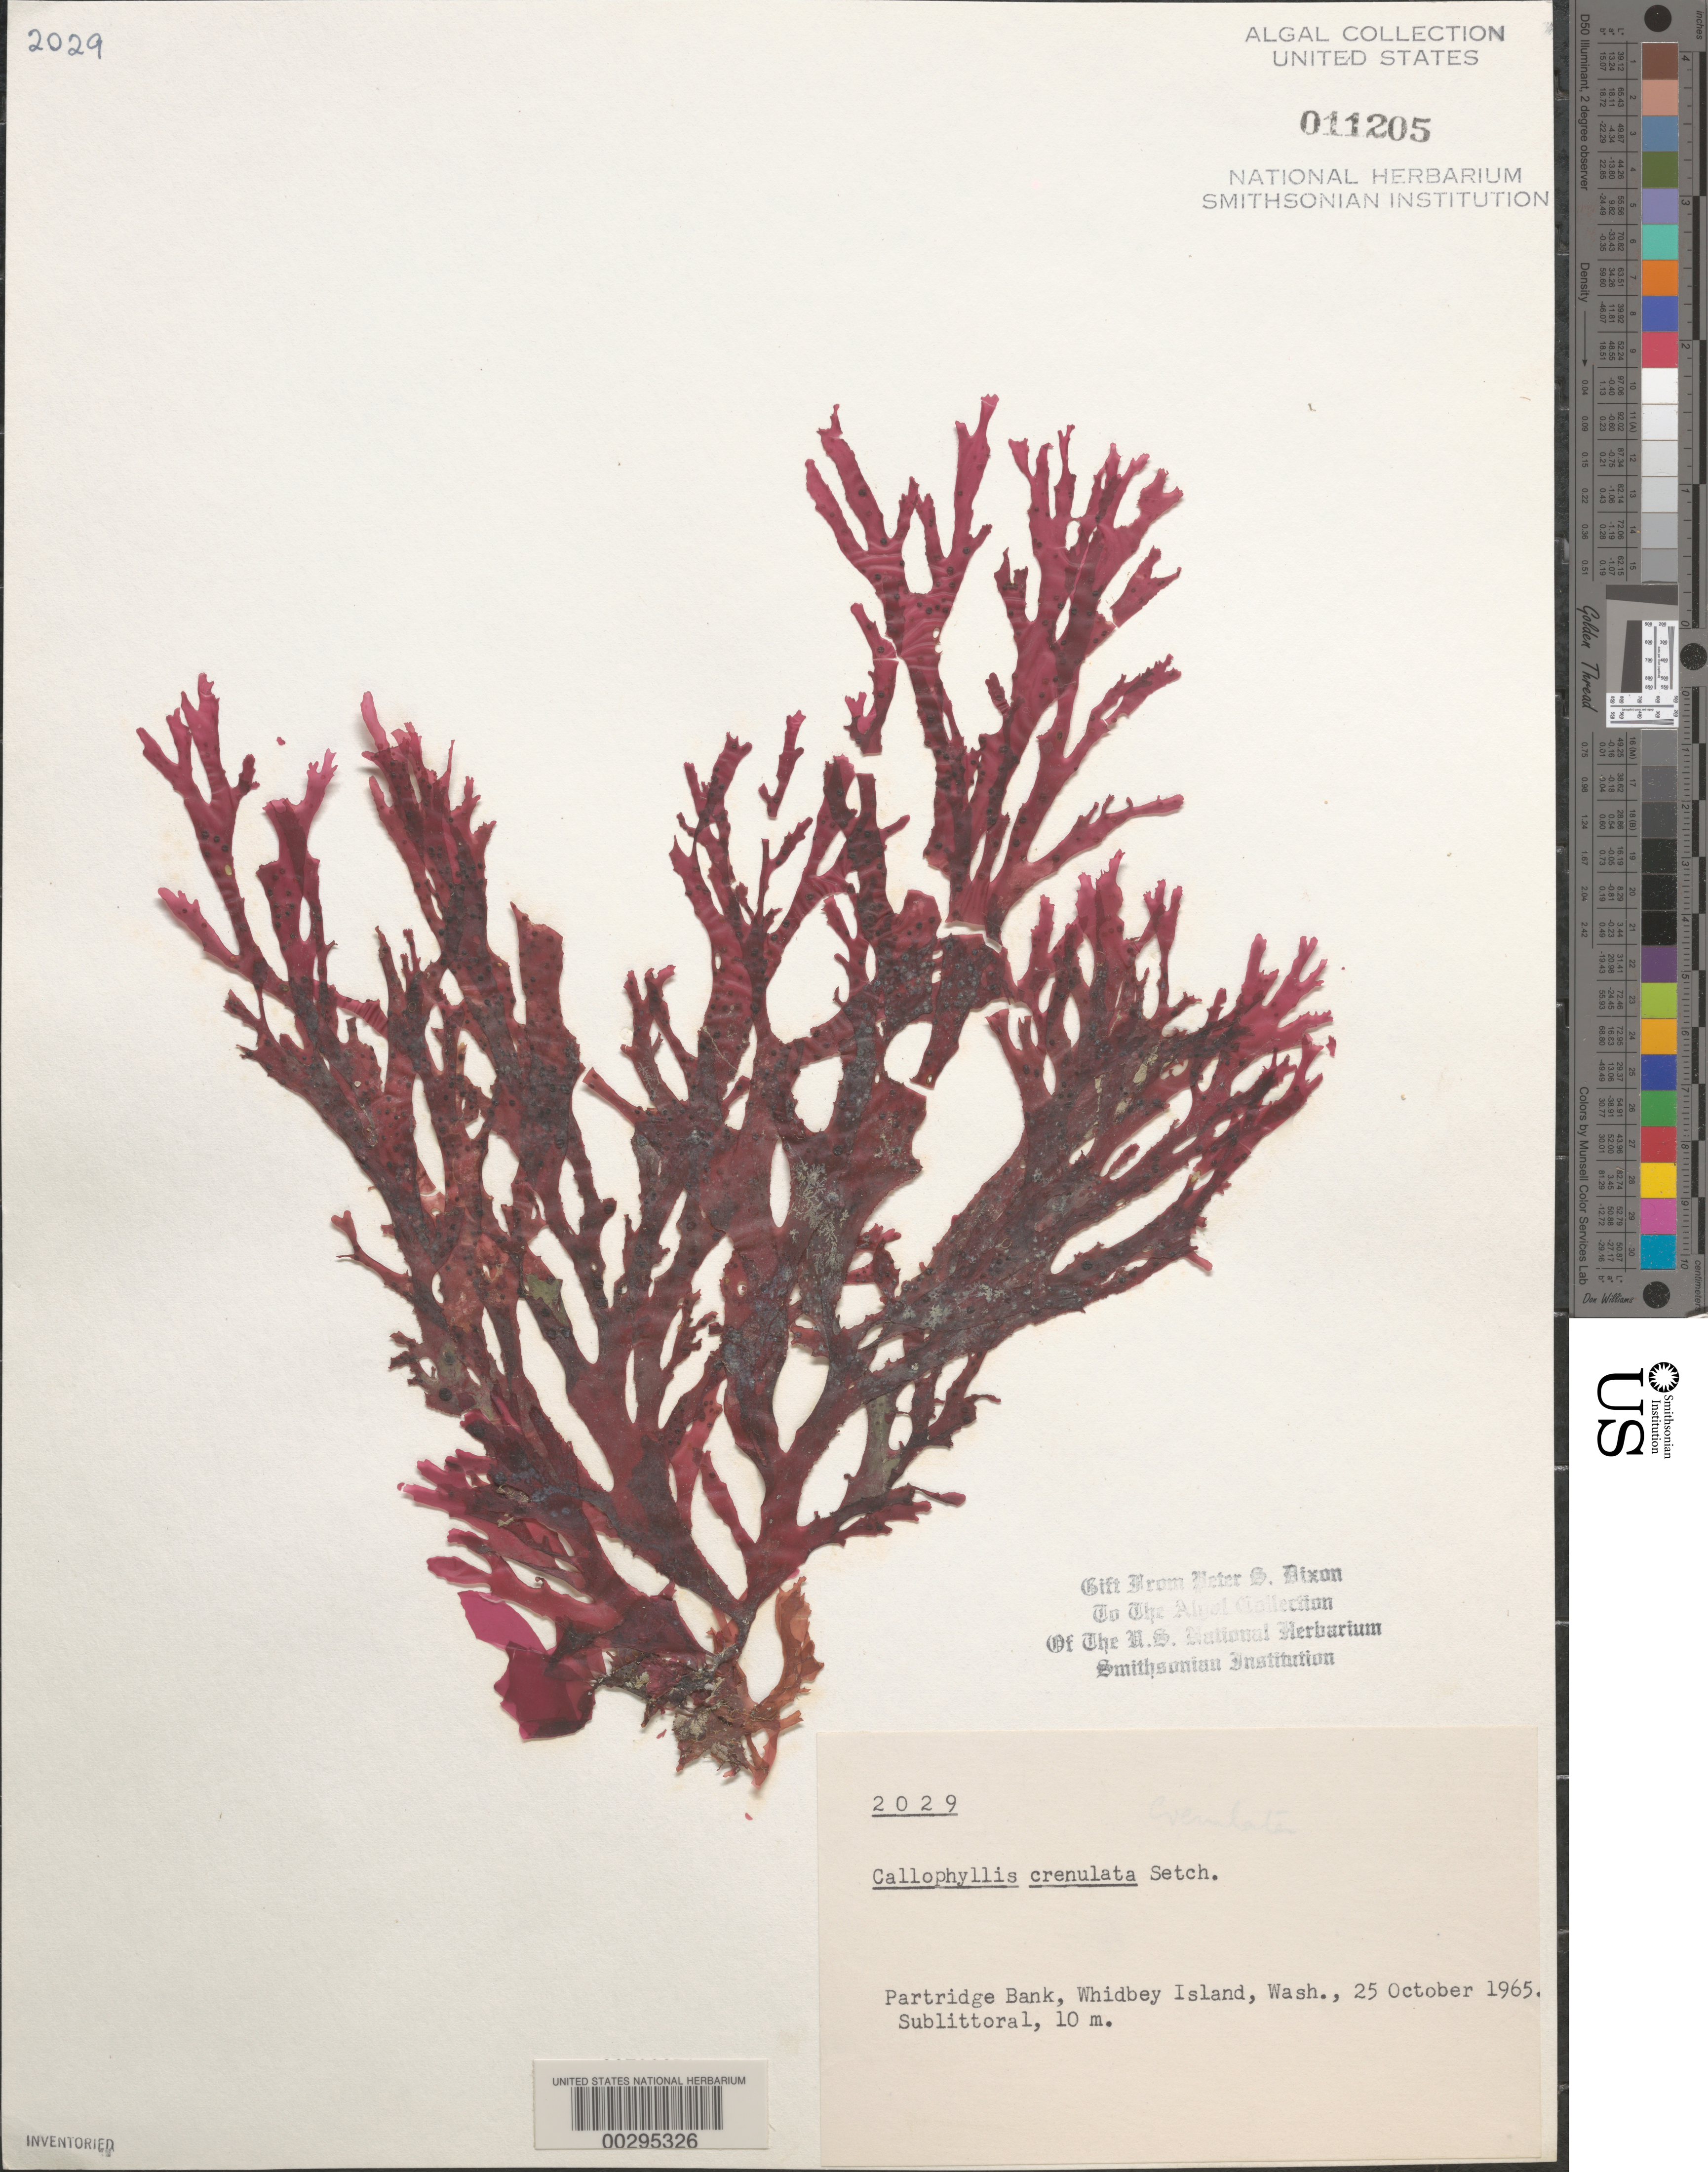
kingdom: Plantae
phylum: Rhodophyta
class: Florideophyceae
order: Gigartinales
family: Kallymeniaceae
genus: Callophyllis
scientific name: Callophyllis crenulata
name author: Setch.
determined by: Dixon, P. S.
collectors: P. S. Dixon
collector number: PSD 2029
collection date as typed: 25 Oct 1965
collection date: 1965-10-25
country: United States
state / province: Washington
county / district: Island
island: Whidbey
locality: Partridge Bank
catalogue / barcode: US 11205